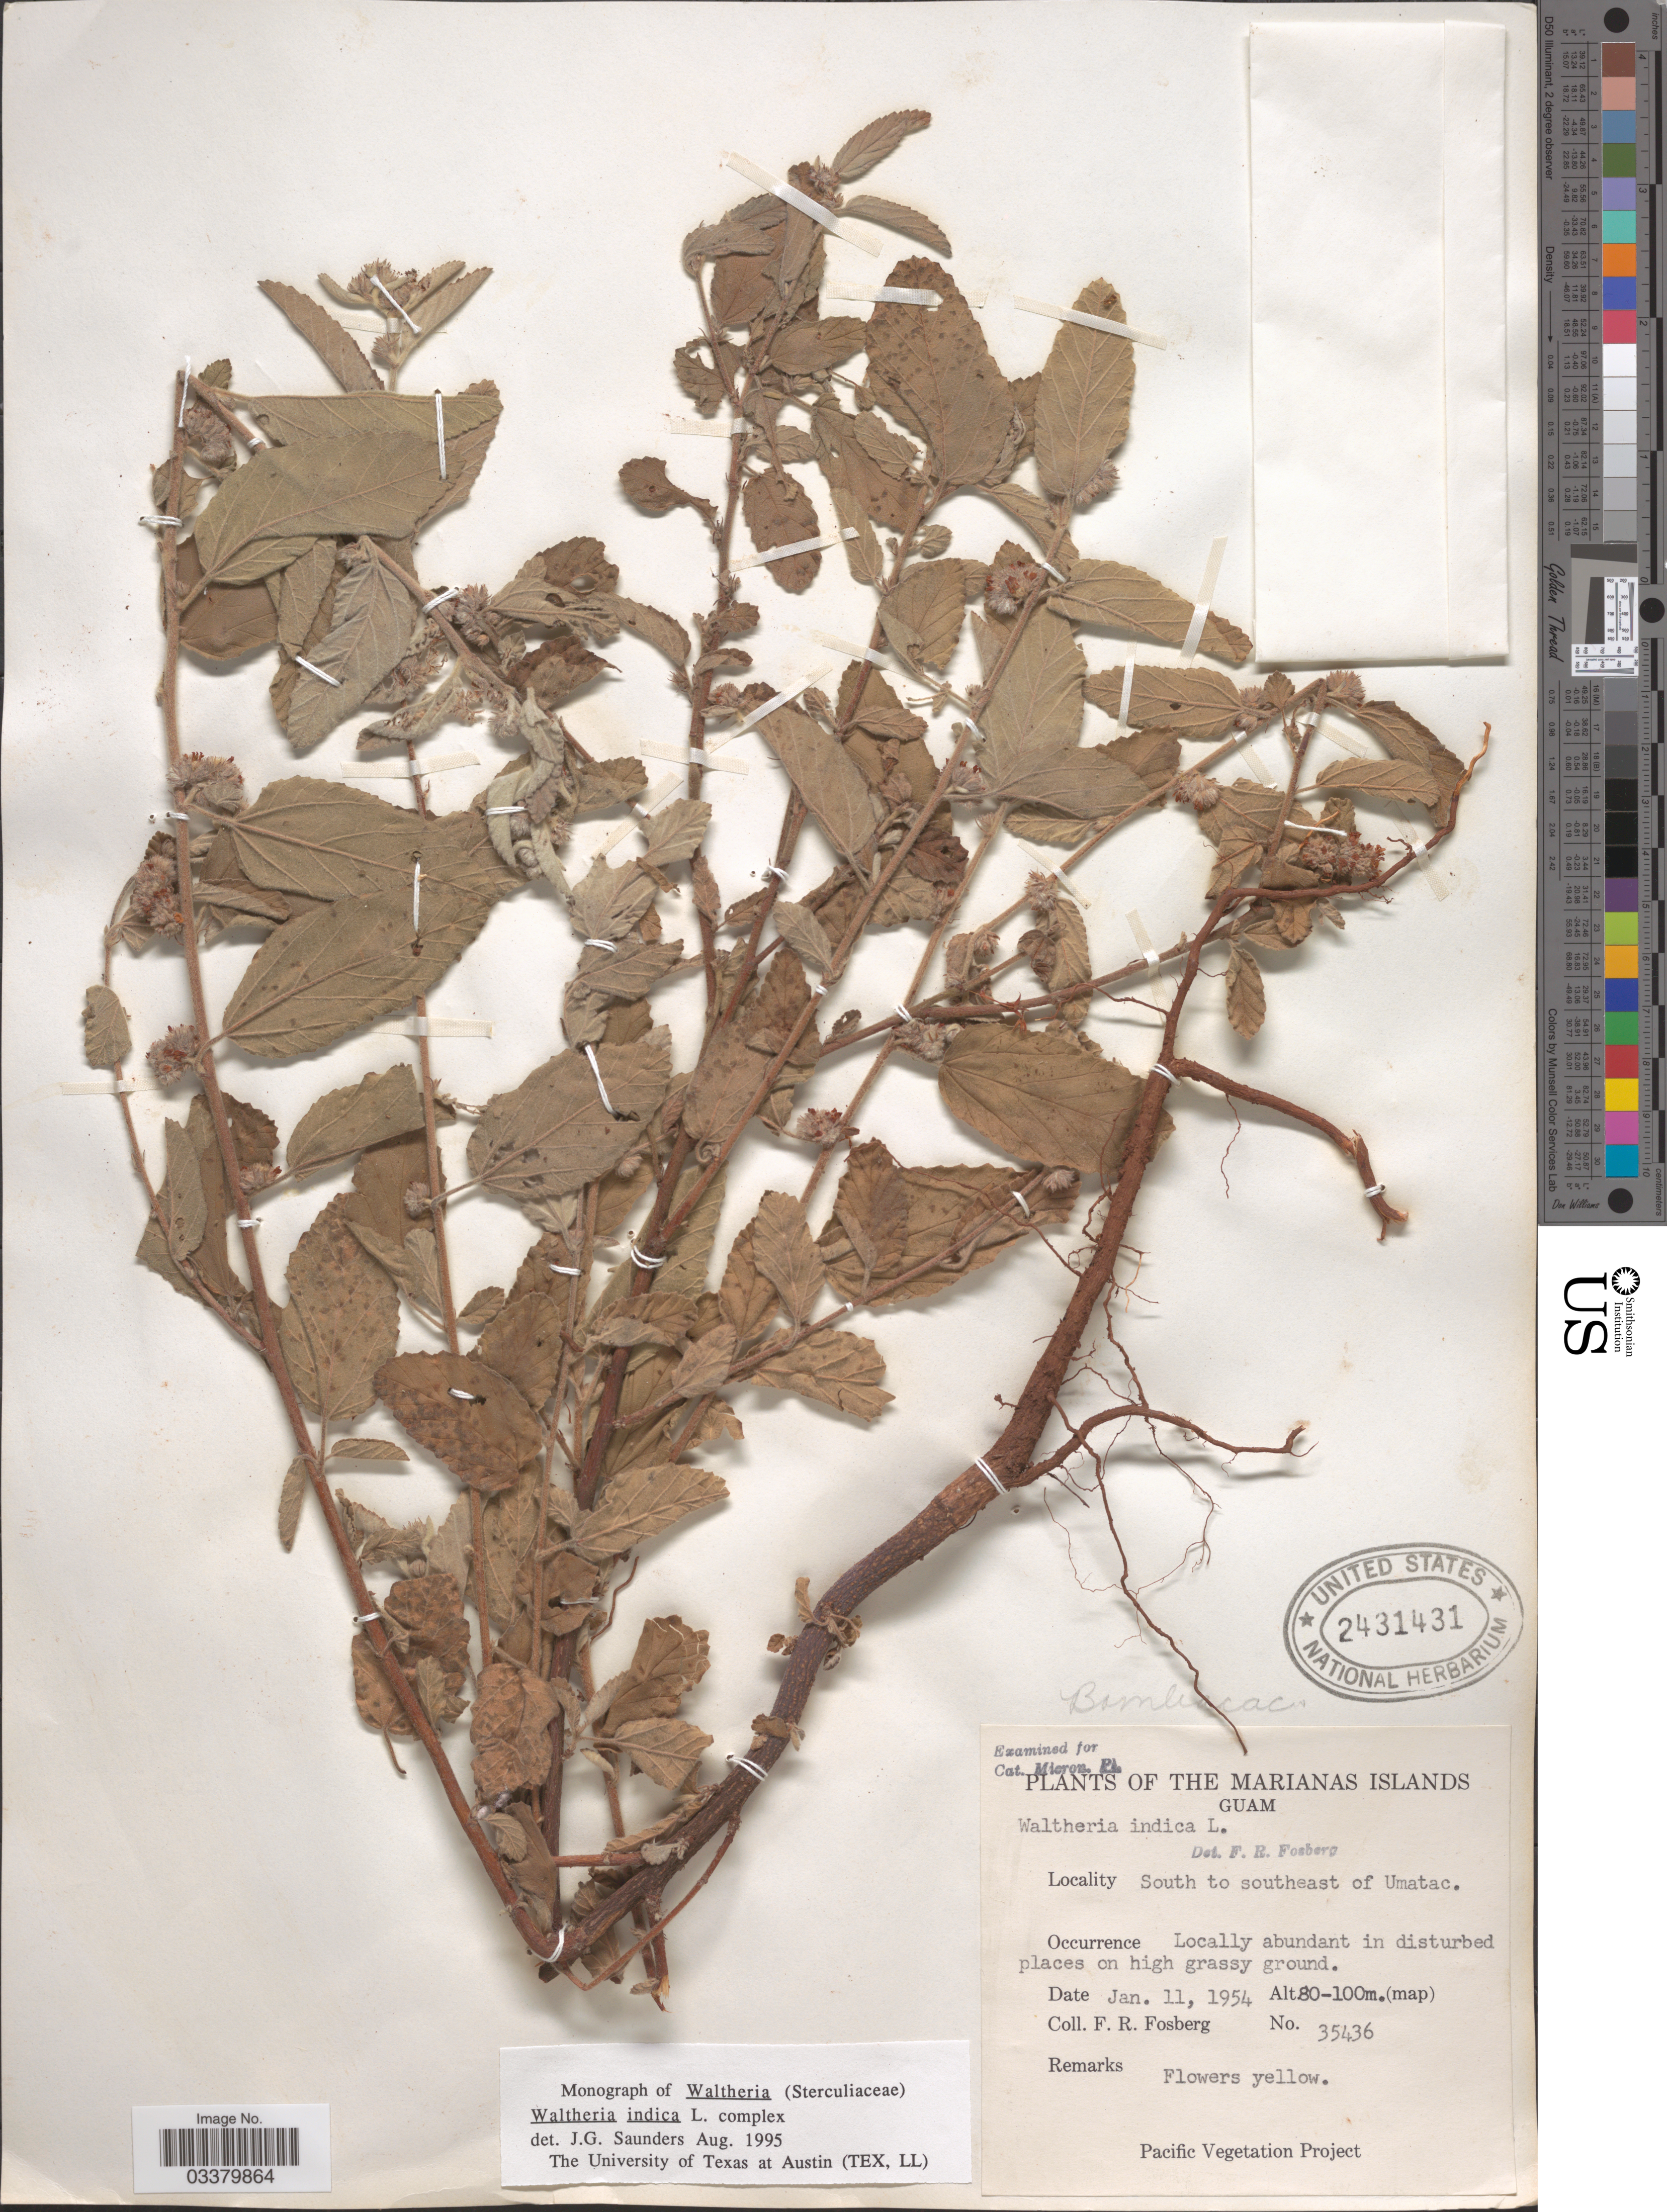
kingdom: Plantae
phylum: Tracheophyta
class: Magnoliopsida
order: Malvales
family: Malvaceae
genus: Waltheria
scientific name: Waltheria indica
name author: L.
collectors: F. R. Fosberg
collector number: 35436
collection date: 1954-01-11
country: Guam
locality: The Marianas Islands, South to southeast of Umatac.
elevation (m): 80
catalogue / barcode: US 2431431